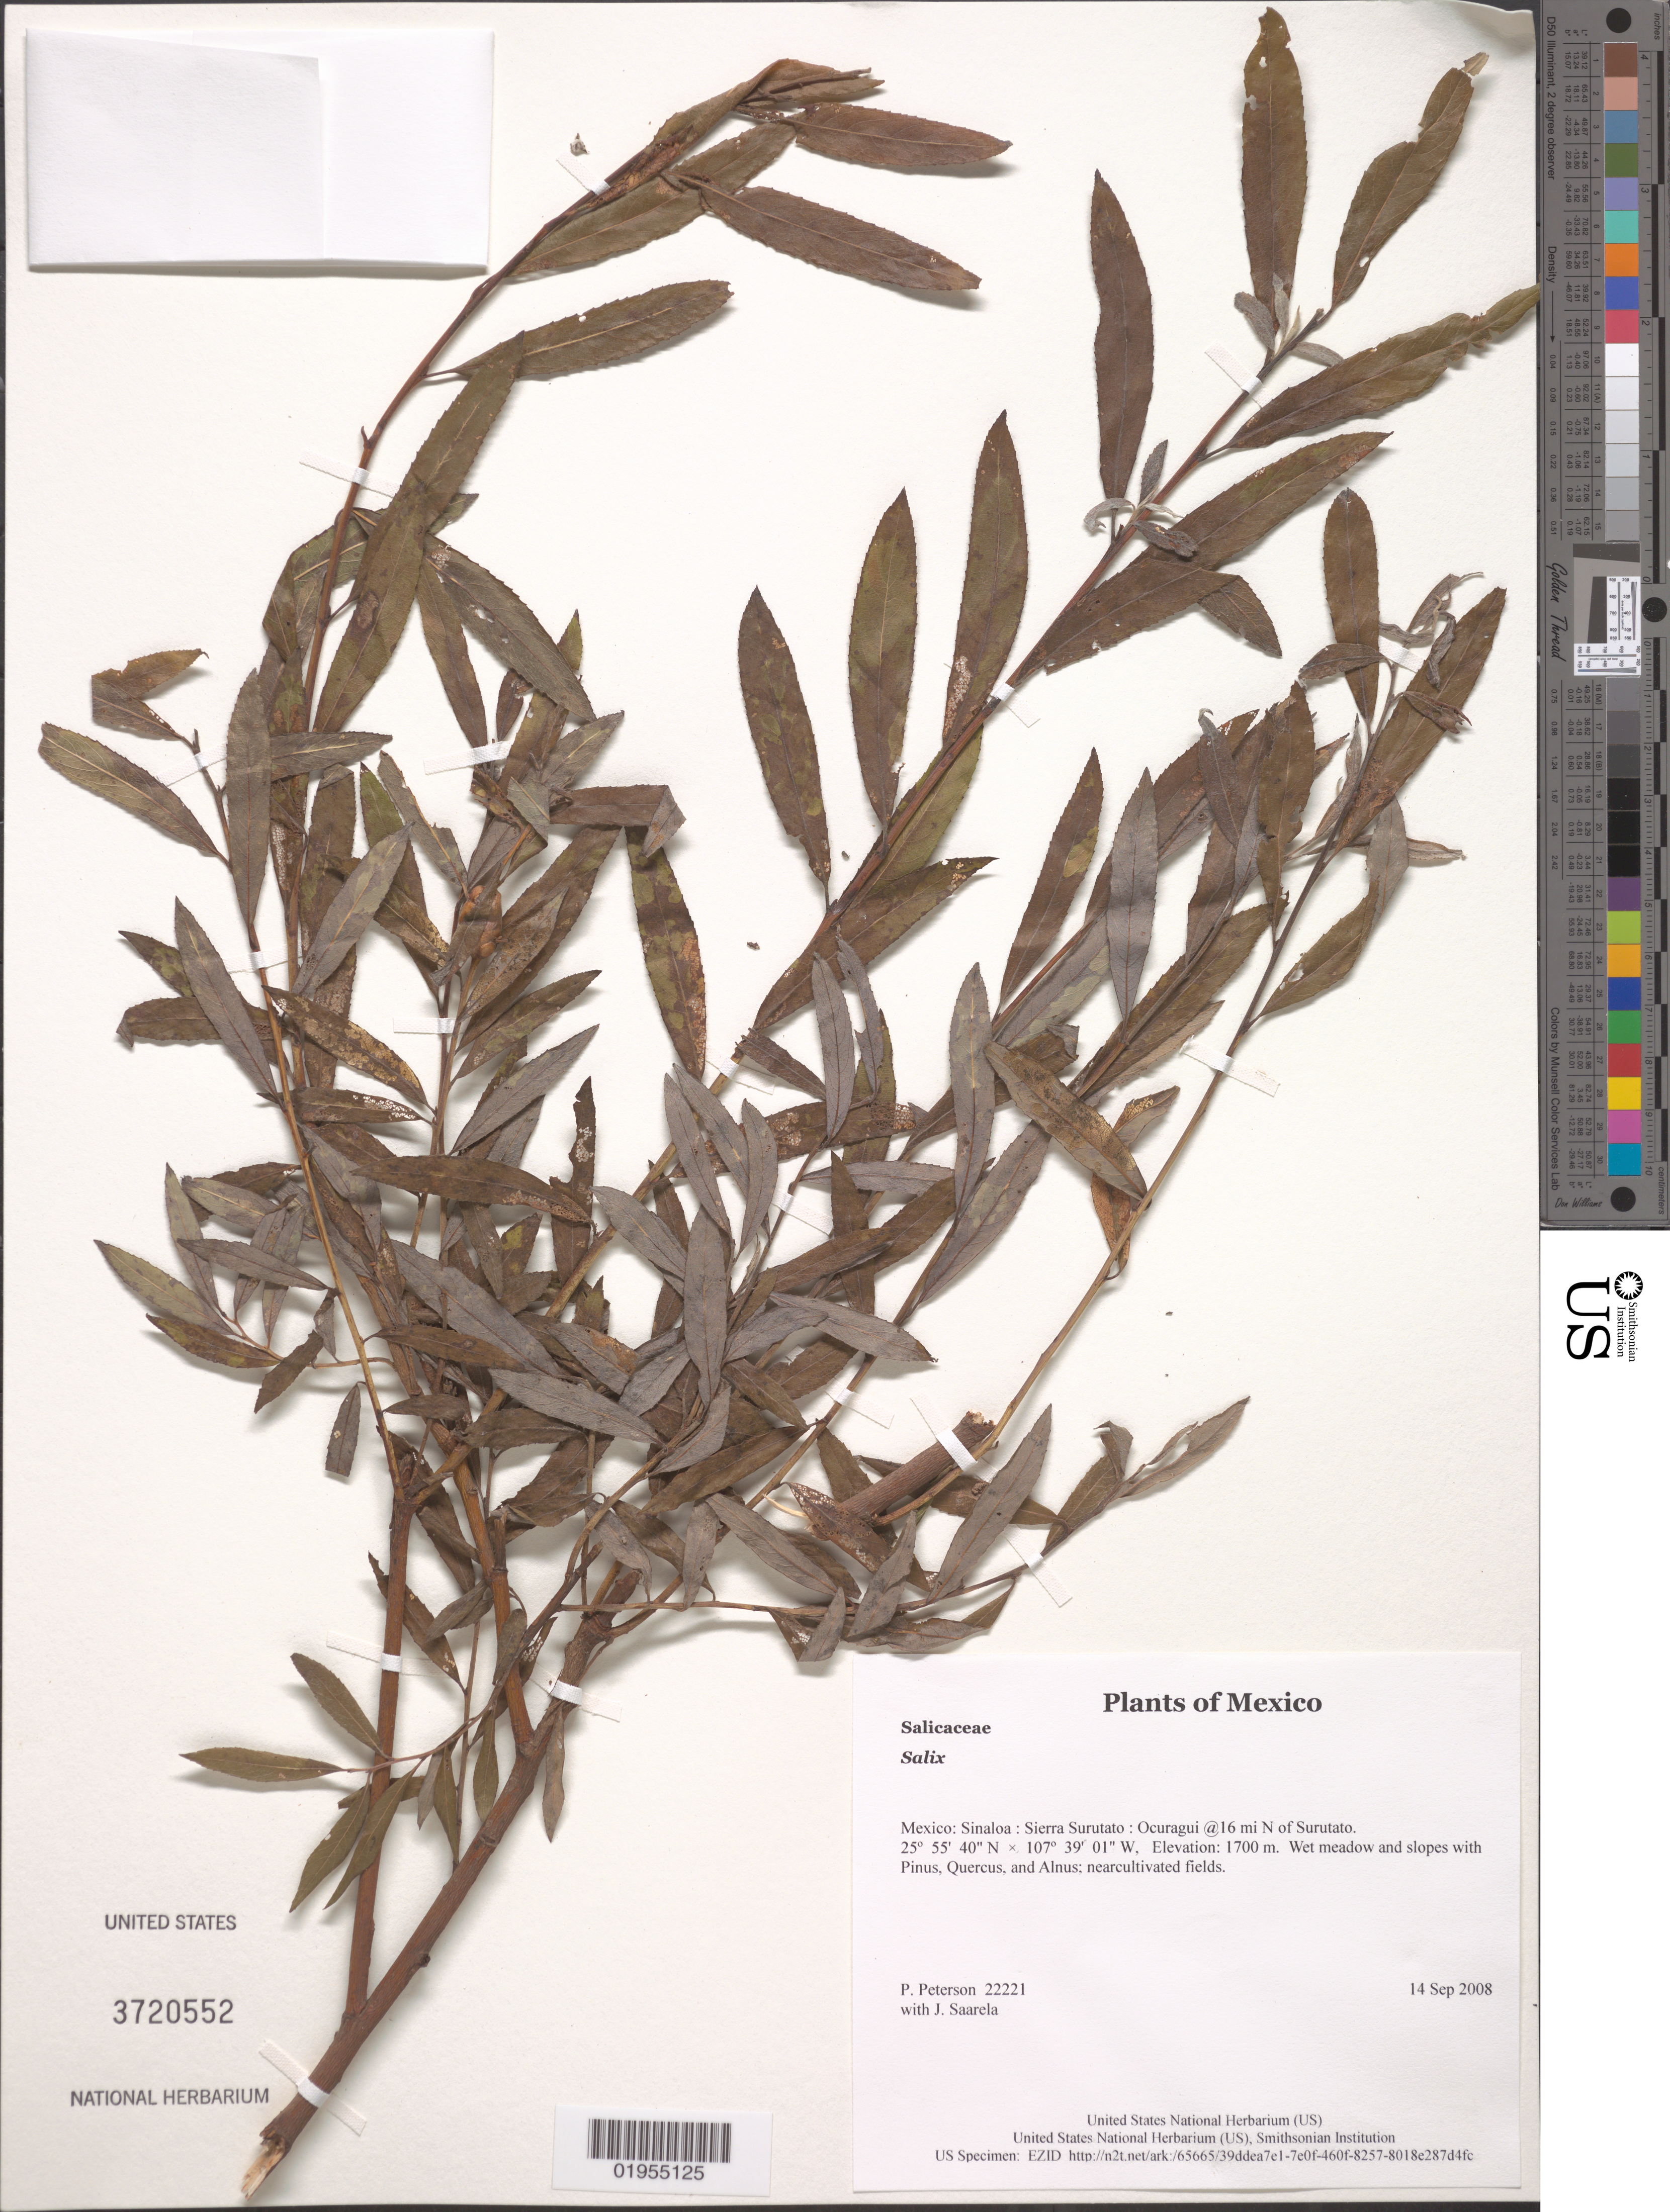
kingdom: Plantae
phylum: Tracheophyta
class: Magnoliopsida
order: Malpighiales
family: Salicaceae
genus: Salix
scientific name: Salix sp.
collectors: P. M. Peterson & J. Saarela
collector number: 22221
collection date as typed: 14 Sep 2008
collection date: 2008-09-14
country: Mexico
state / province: Sinaloa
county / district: Sierra Surutato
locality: Ocuragui @16 mi N of Surutato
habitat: Wet meadow and slopes with Pinus, Quercus, and Alnus; nearcultivated fields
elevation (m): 1700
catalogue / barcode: US 3720552